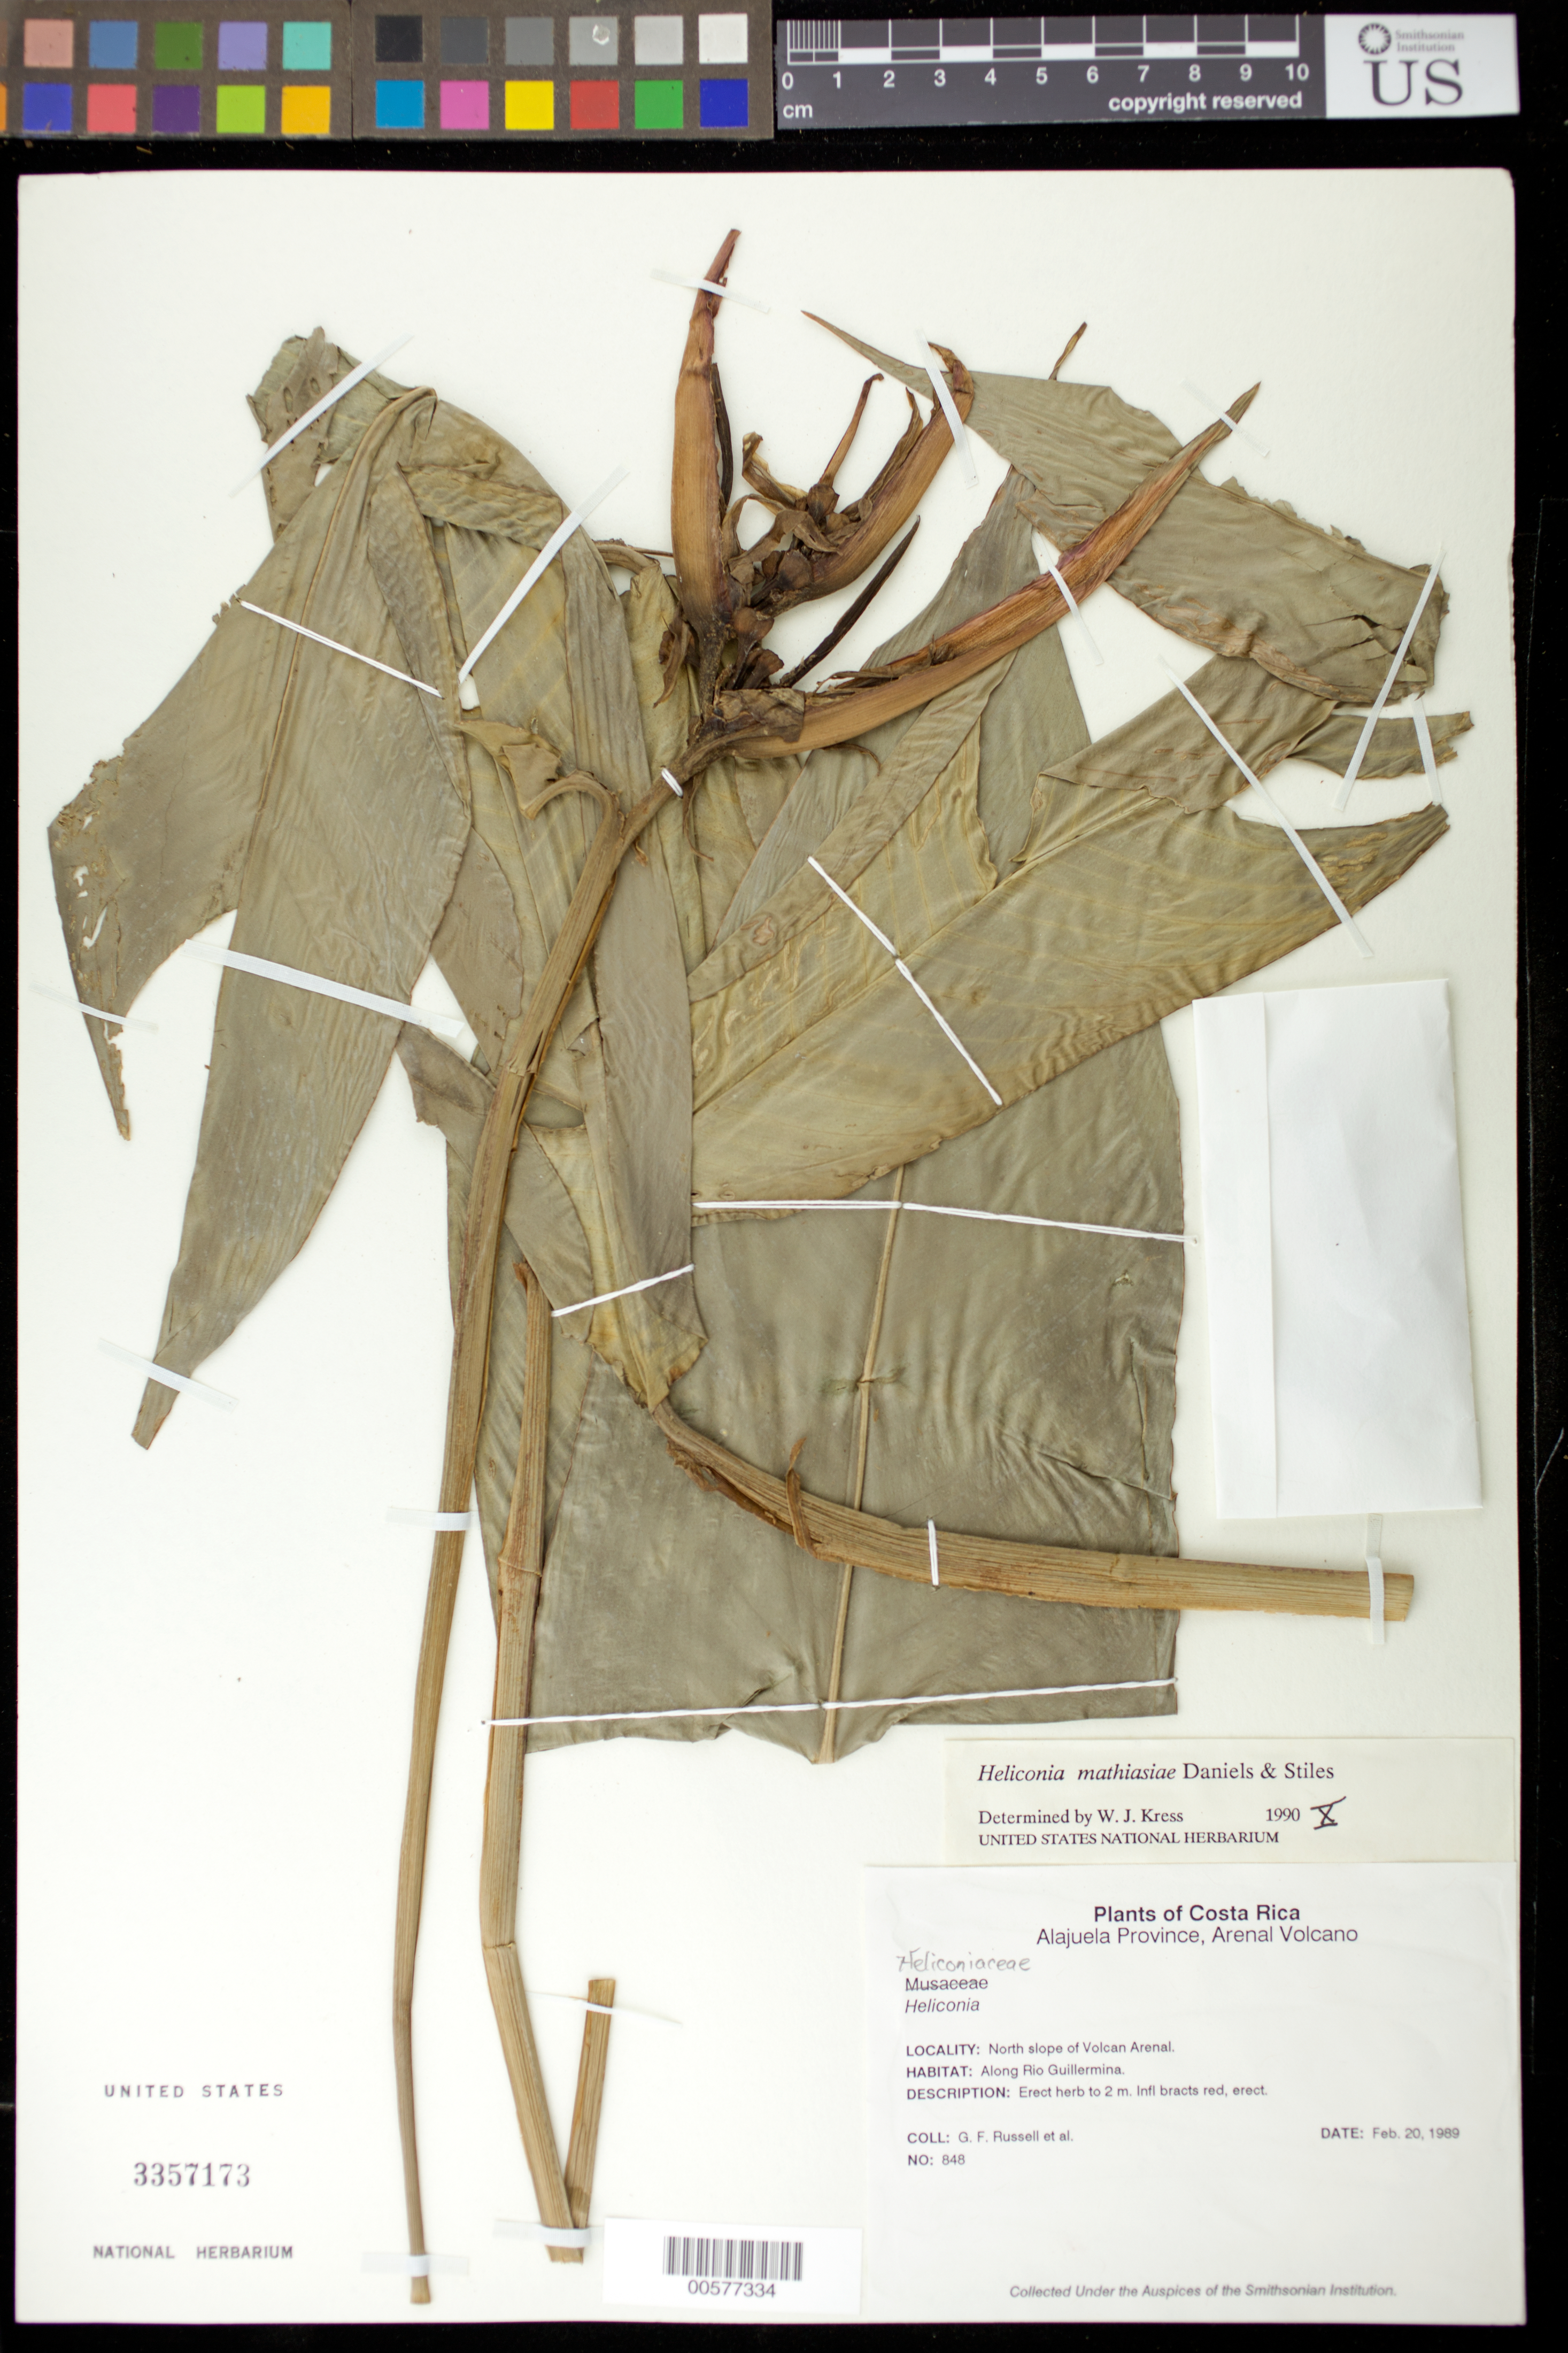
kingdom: Plantae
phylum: Tracheophyta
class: Liliopsida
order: Zingiberales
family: Heliconiaceae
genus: Heliconia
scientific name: Heliconia mathiasii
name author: G.S. Daniels & F.G. Stiles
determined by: Kress, W. J., (US), Smithsonian Institution - National Museum of Natural History (UNITED STATES)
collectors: G. Russell & et al.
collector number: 848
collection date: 1989-02-20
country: Costa Rica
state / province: Alajuela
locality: North slope of Volcan Arenal.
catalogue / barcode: US 3357173